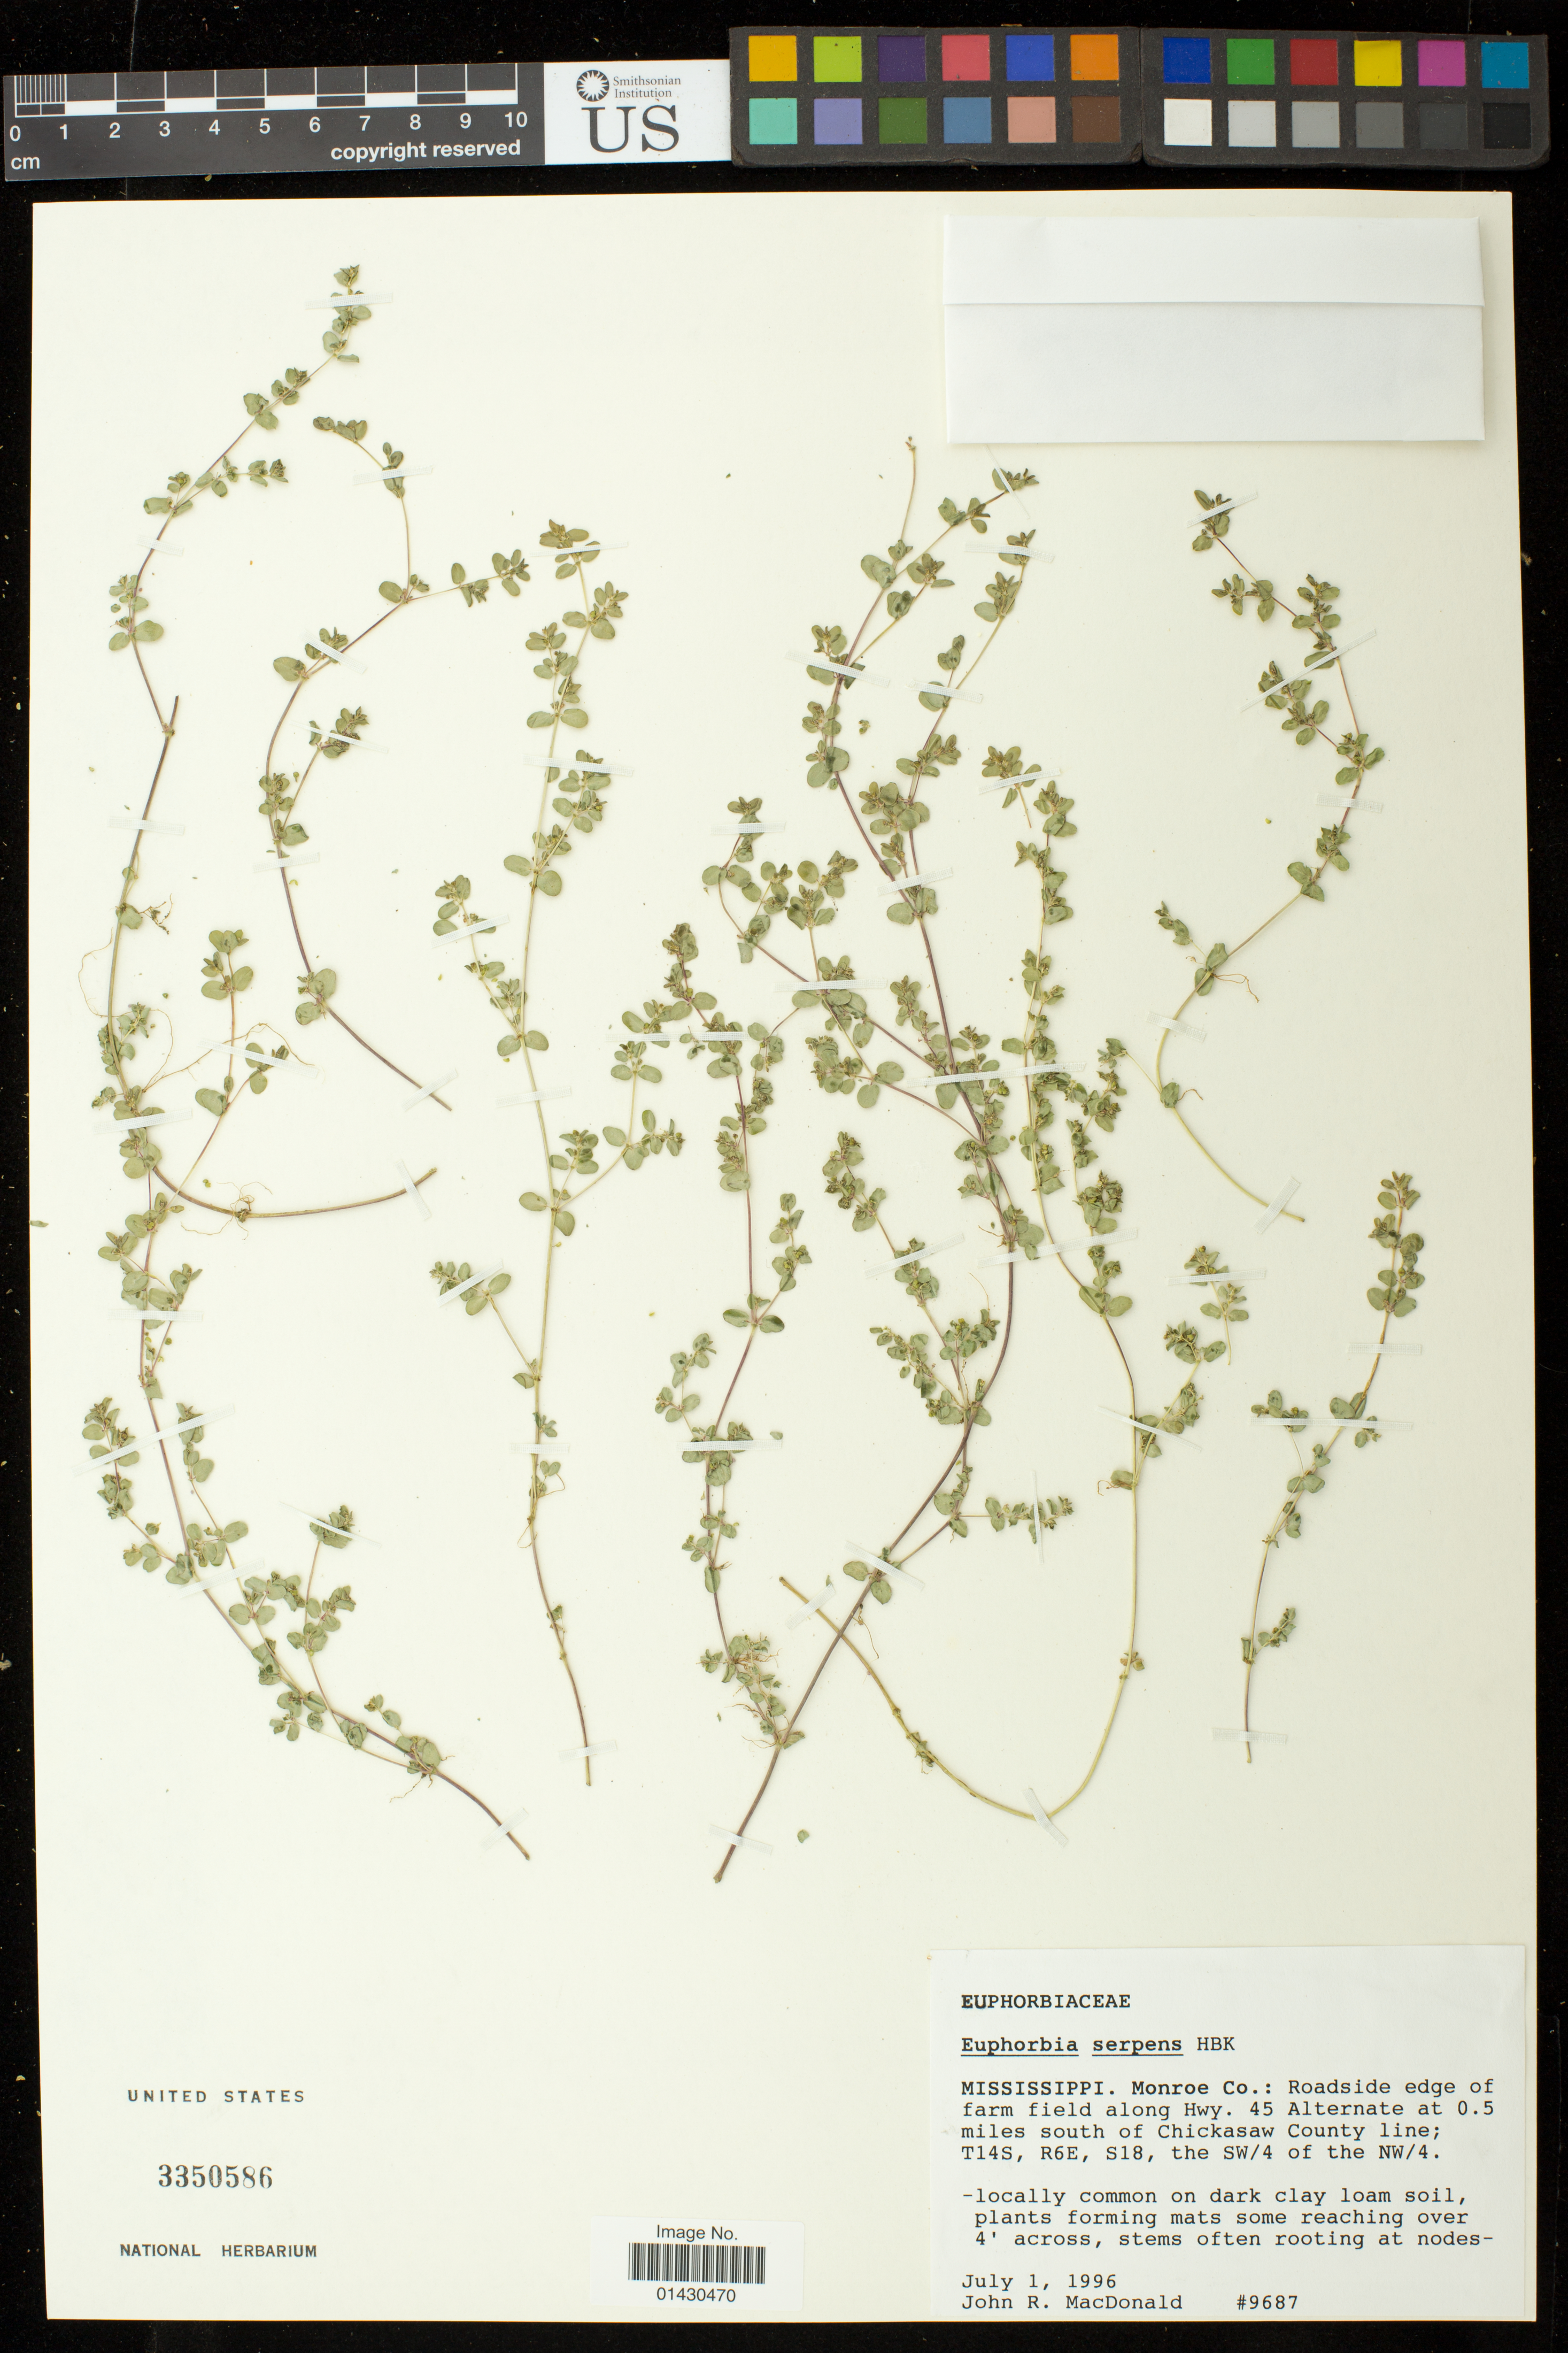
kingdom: Plantae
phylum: Tracheophyta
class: Magnoliopsida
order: Malpighiales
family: Euphorbiaceae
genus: Euphorbia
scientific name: Euphorbia serpens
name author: Kunth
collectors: J. MacDonald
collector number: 9687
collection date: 1996-07-01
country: United States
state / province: Mississippi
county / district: Monroe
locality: Roadside edge of farm field along Hwy. 45 Alternate at 0.5 miles south of Chickasaw County line; T14S, R6E, S18, the SW/4 of the NW/4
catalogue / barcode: US 3350586